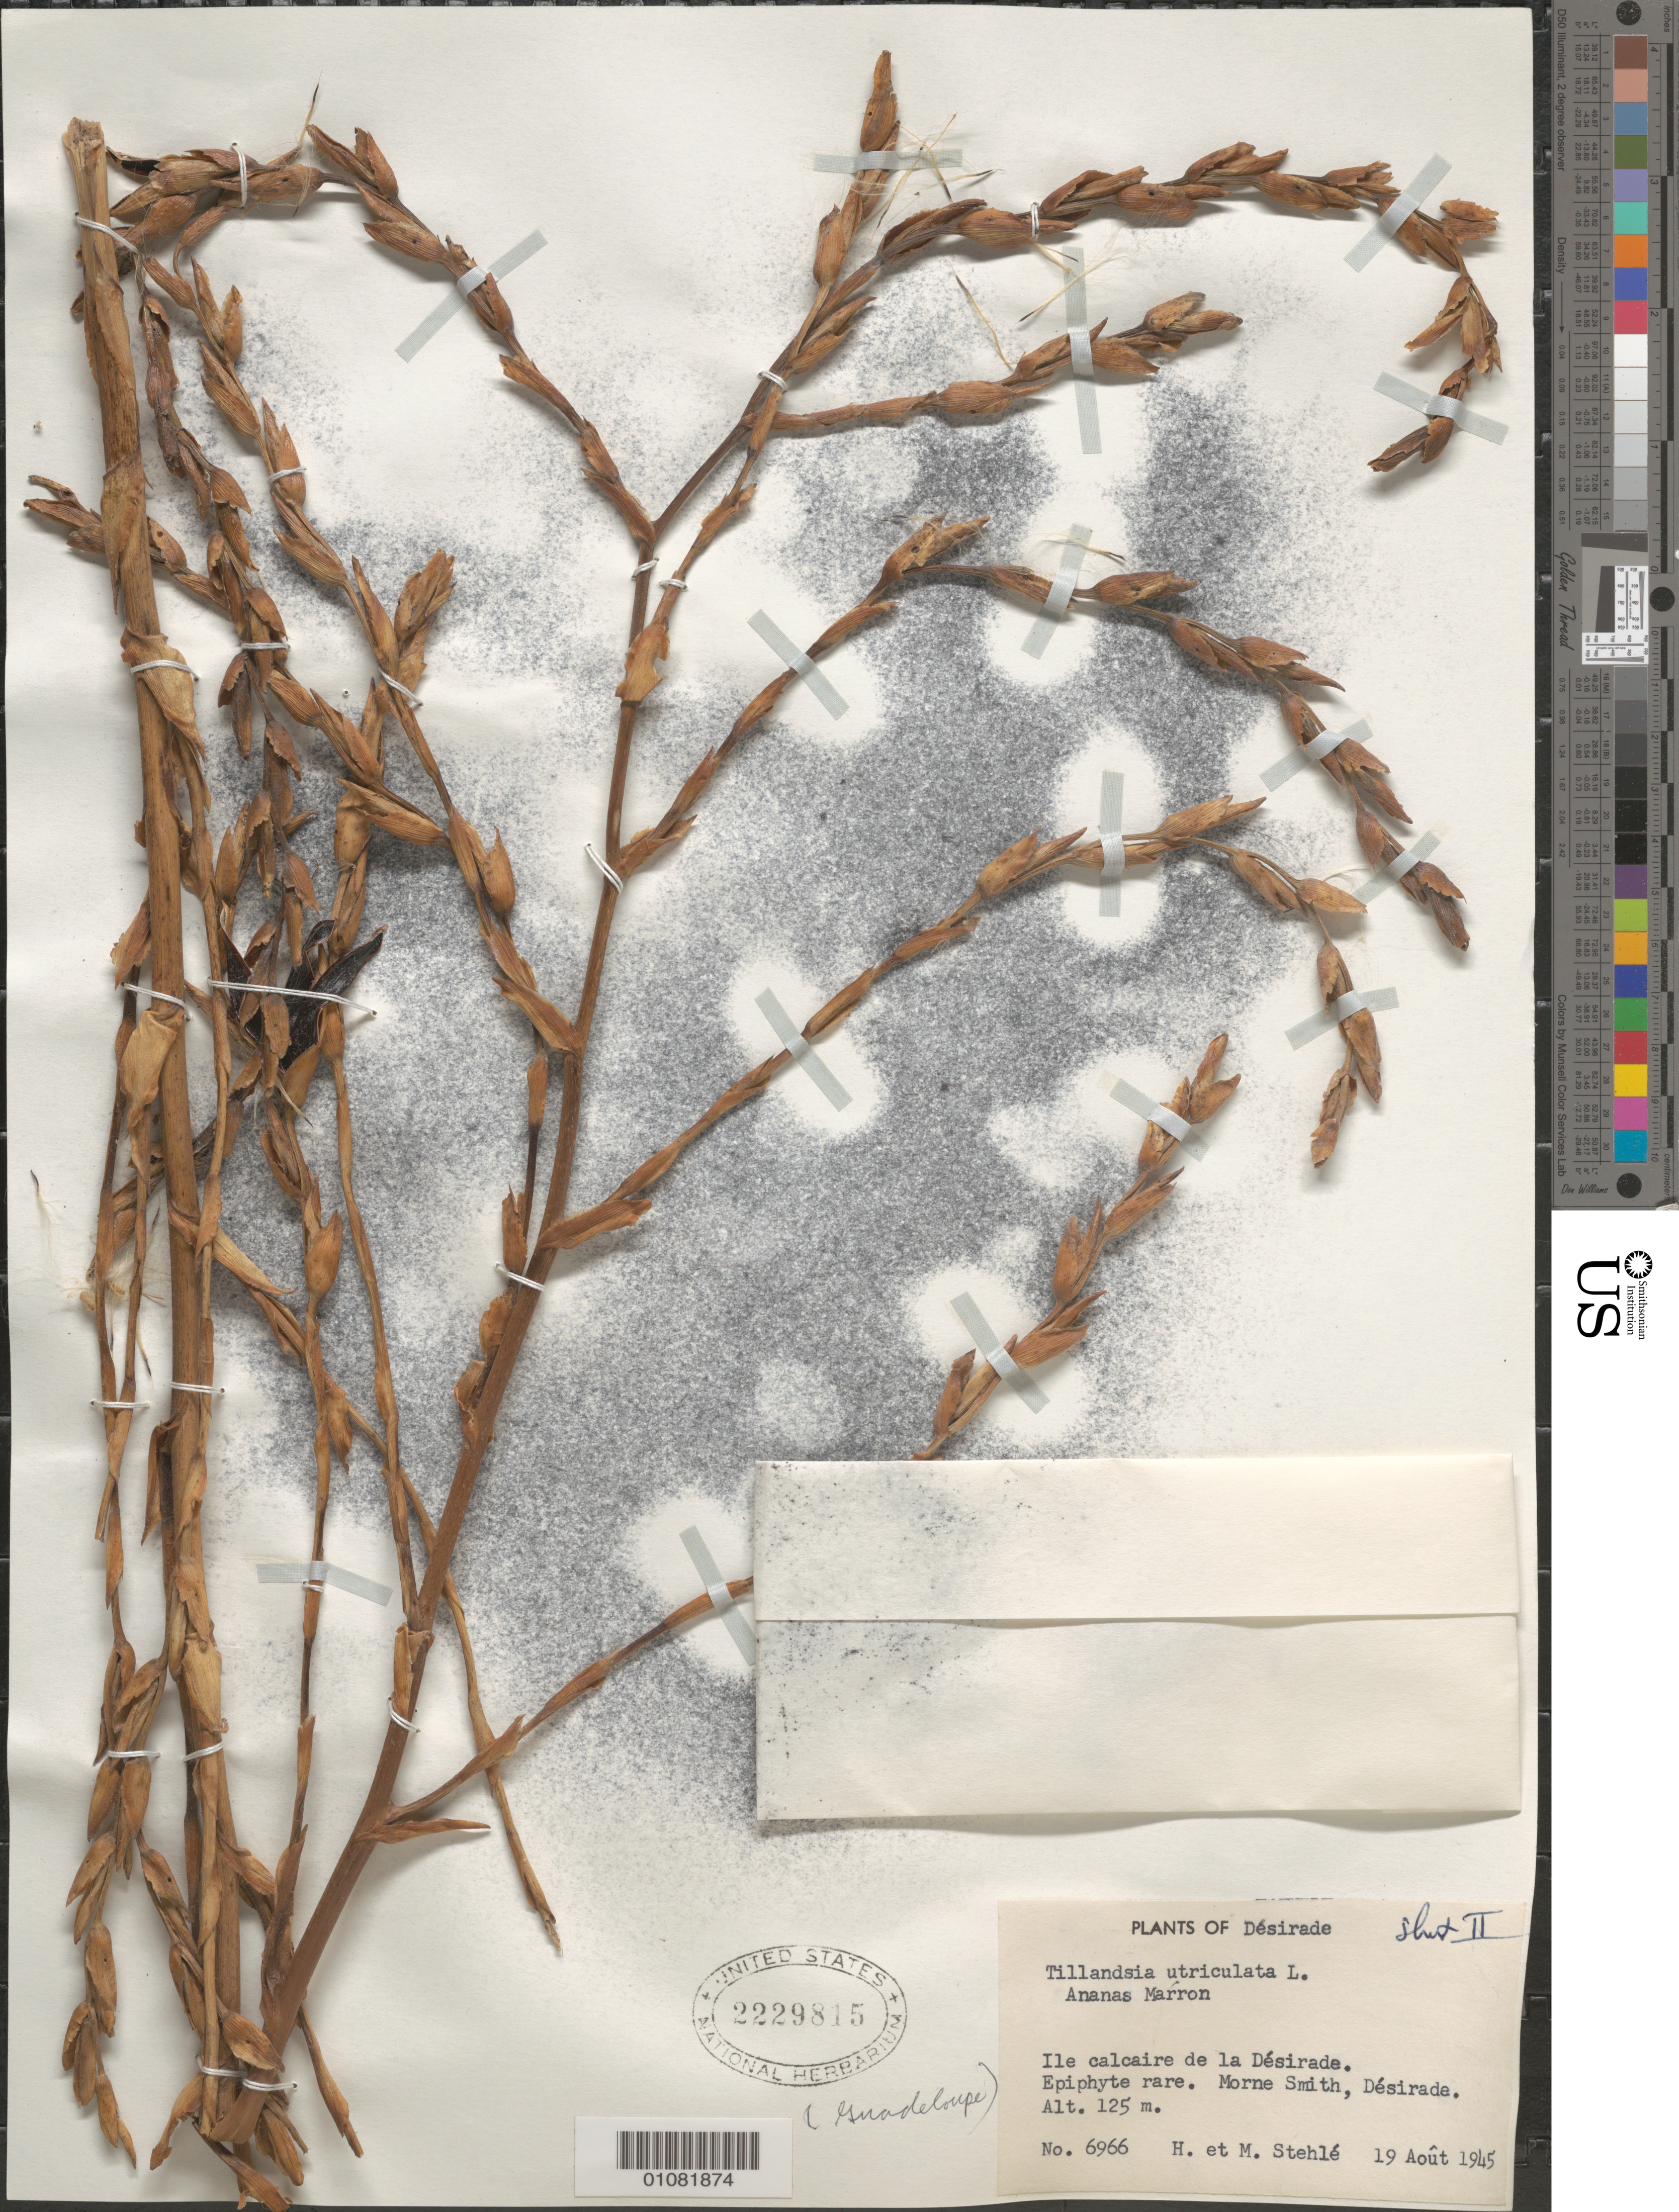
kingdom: Plantae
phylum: Tracheophyta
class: Liliopsida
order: Poales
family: Bromeliaceae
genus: Tillandsia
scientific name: Tillandsia utriculata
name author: L.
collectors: H. Stehlé & M. Stehlé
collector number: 6966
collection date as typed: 19 Aug 1949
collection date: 1949-08-19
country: Guadeloupe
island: La Désirade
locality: Ile calcaire de la Désirade. Morne Smith, Désirade.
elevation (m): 125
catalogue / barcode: US 2229815